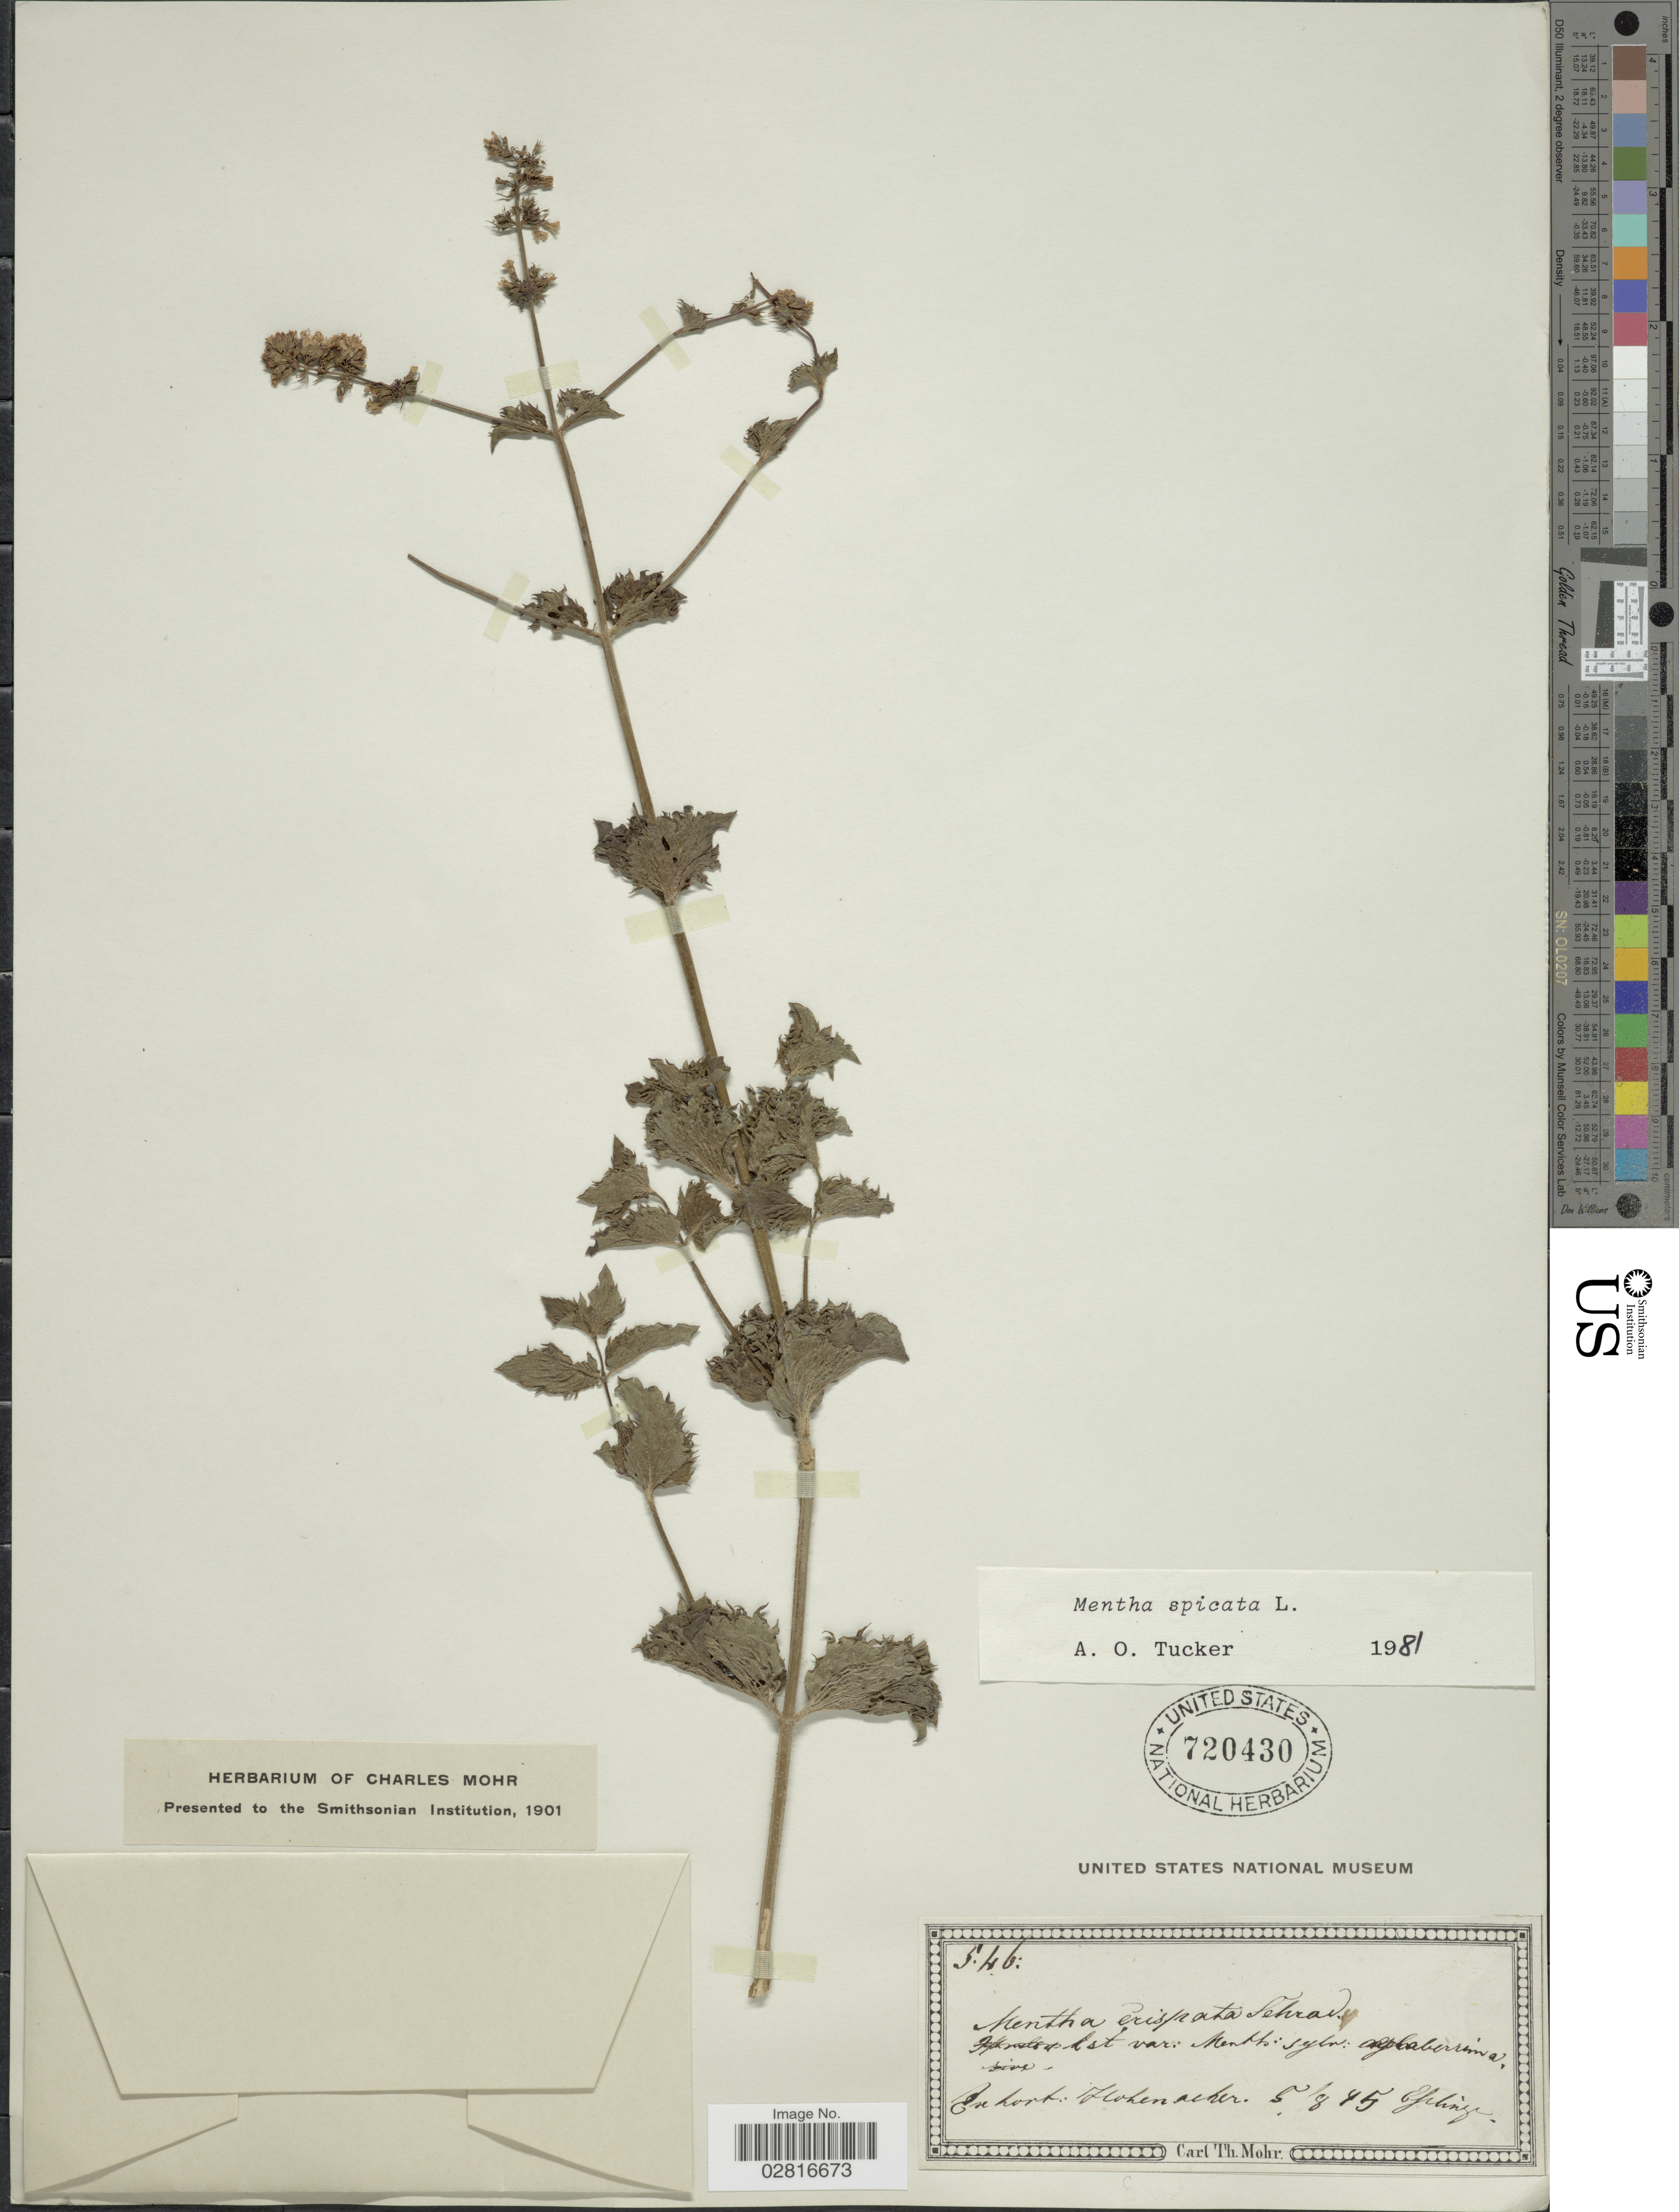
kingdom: Plantae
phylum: Tracheophyta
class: Magnoliopsida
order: Lamiales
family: Lamiaceae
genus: Mentha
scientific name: Mentha spicata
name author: L.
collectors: Hohenacker herbarium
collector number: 546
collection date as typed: Transcribed d/m/y: 5/8/45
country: Germany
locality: En hort: Hohenacker. Esslingen. [interpreted]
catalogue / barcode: US 720430